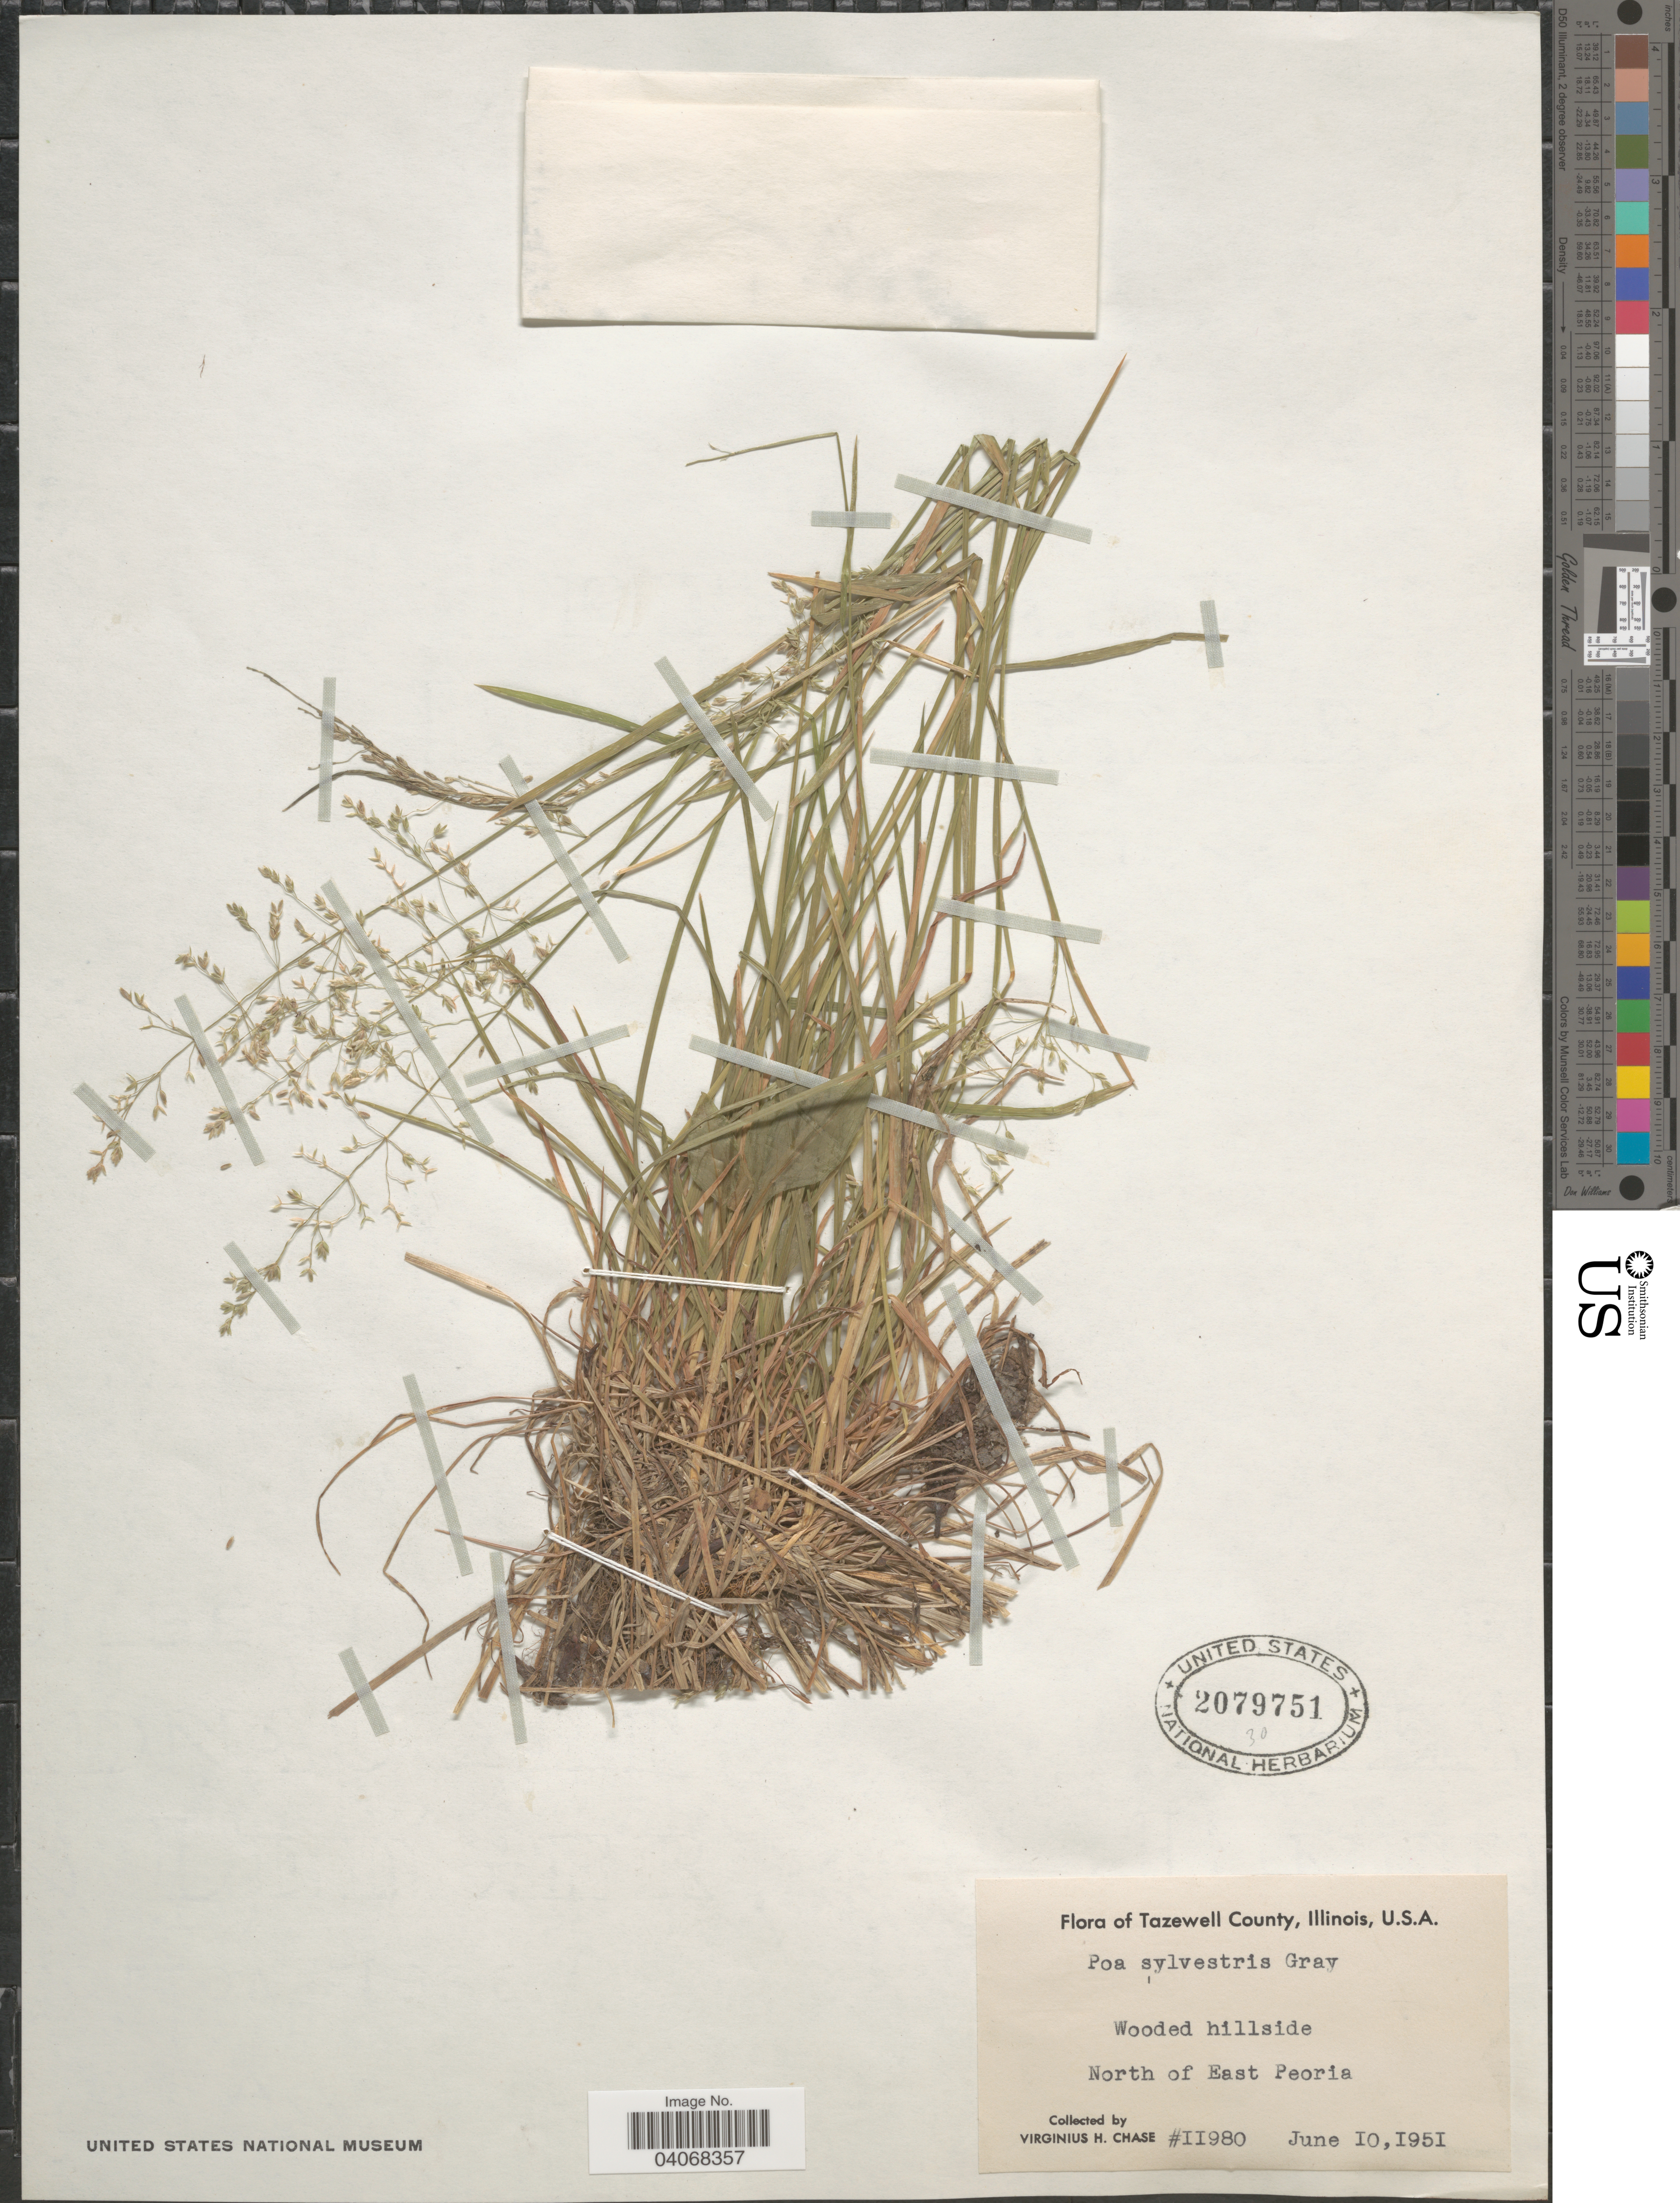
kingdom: Plantae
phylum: Tracheophyta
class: Liliopsida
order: Poales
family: Poaceae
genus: Poa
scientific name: Poa sylvestris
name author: A. Gray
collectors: V. H. Chase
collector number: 11980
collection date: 1951-06-10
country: United States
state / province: Illinois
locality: Tazewell County. Wooded hillside. North of East Peoria.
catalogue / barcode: US 2079751